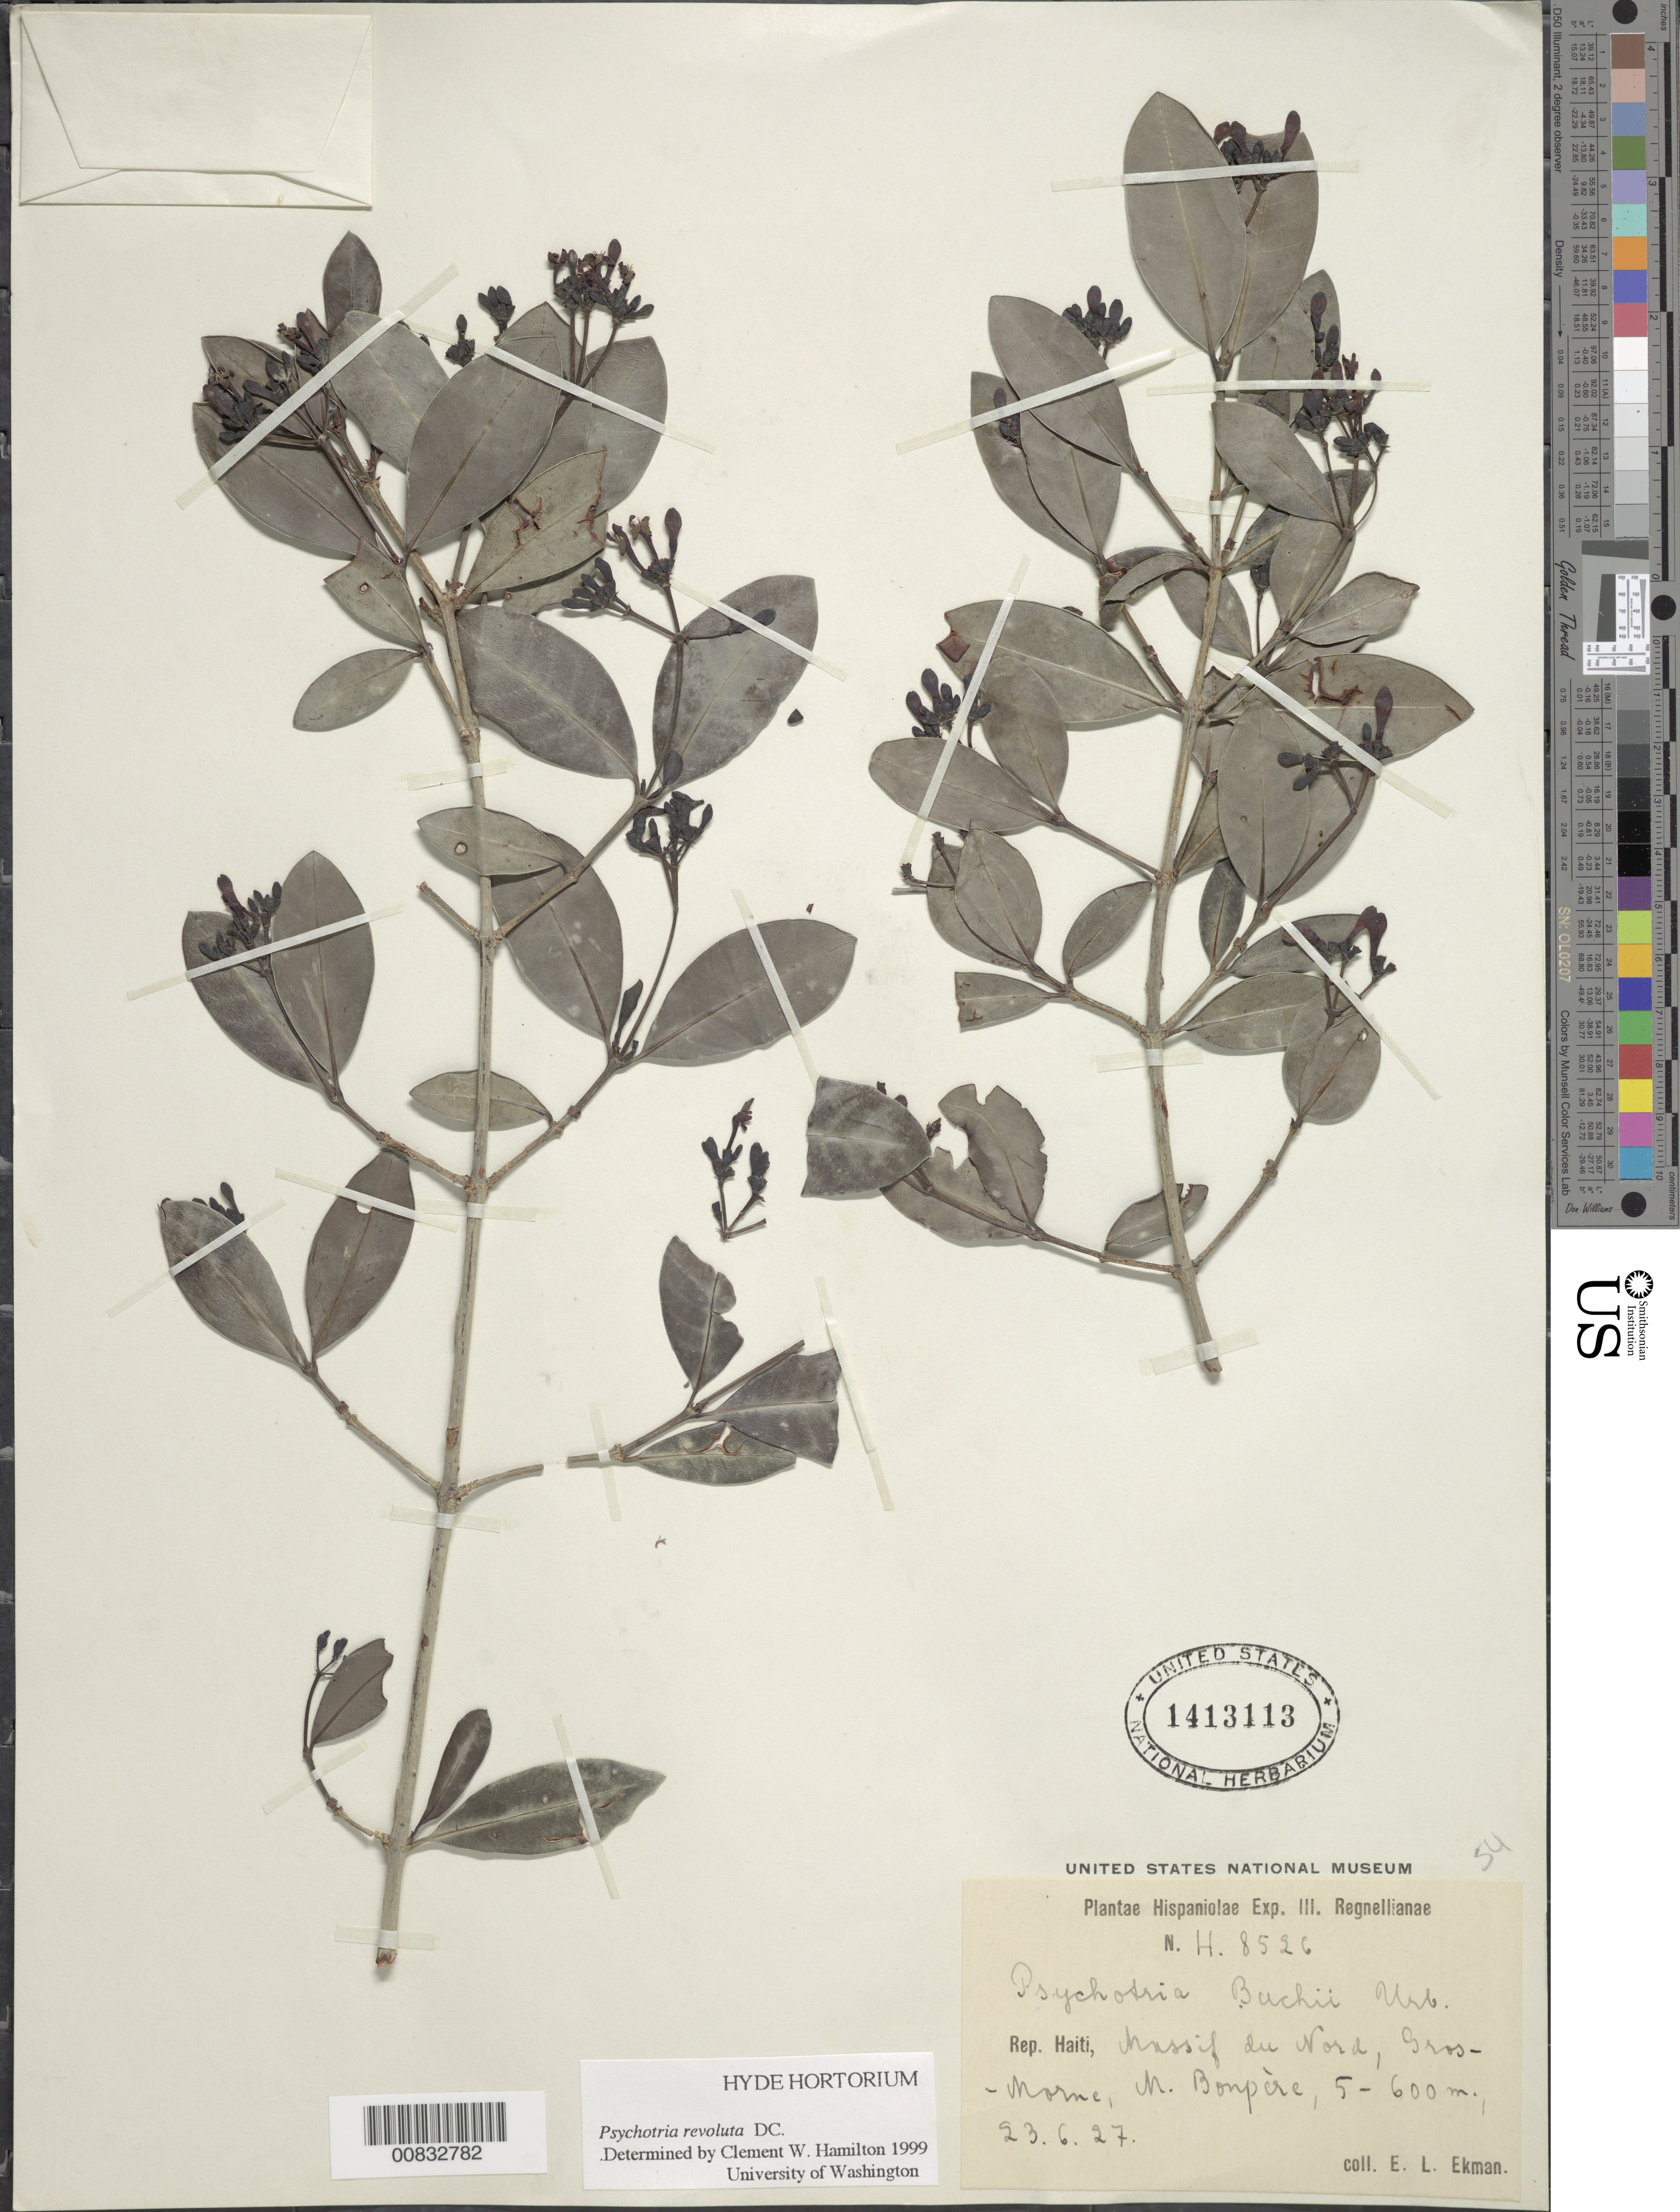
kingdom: Plantae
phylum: Tracheophyta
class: Magnoliopsida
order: Gentianales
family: Rubiaceae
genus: Psychotria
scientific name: Psychotria revoluta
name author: DC.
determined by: Hamilton, C. W.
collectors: E. L. Ekman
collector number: H 8526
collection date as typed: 23 Jun 1927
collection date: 1927-06-23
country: Haiti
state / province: Artibonite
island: Hispaniola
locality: Massif du Nord, Gros-Morne, M. Bonpère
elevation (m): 500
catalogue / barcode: US 1413113